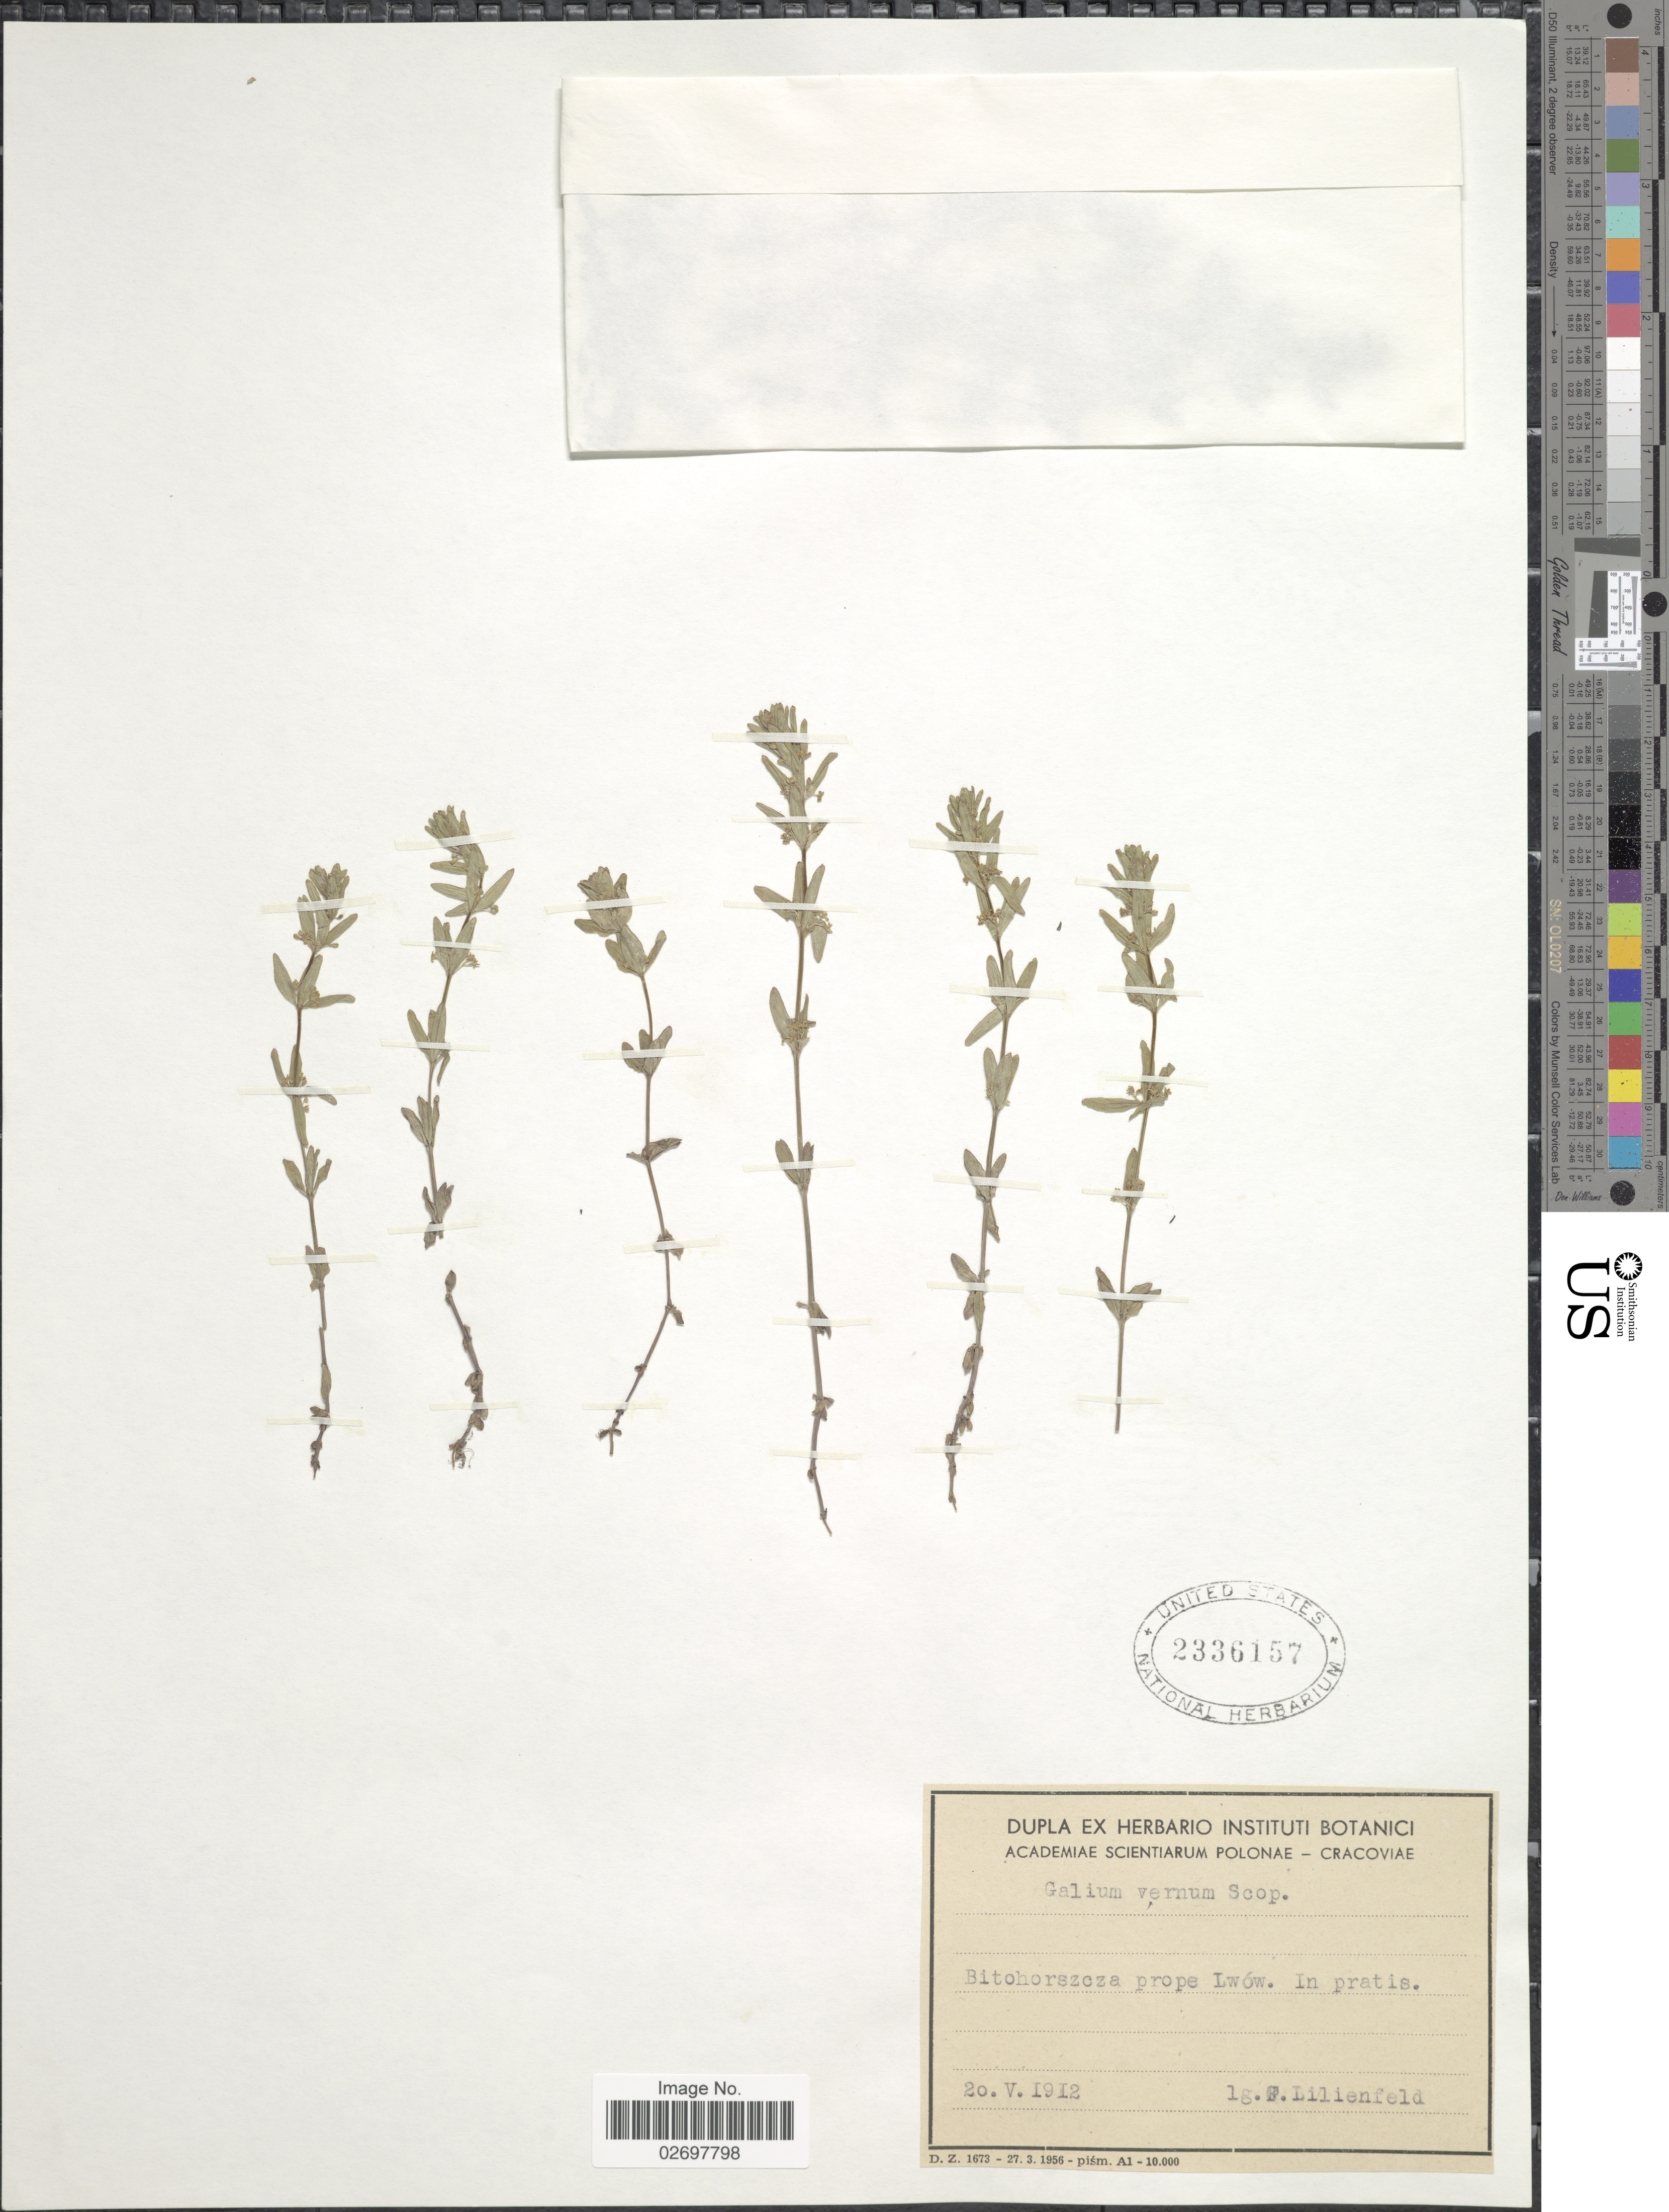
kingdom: Plantae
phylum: Tracheophyta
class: Magnoliopsida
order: Gentianales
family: Rubiaceae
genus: Galium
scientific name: Galium verum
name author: L.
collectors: F. Lilienfeld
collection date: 1912-05-20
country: Ukraine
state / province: L'viv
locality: Bitohorszcza prope Lwow, In pratis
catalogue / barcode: US 2336157